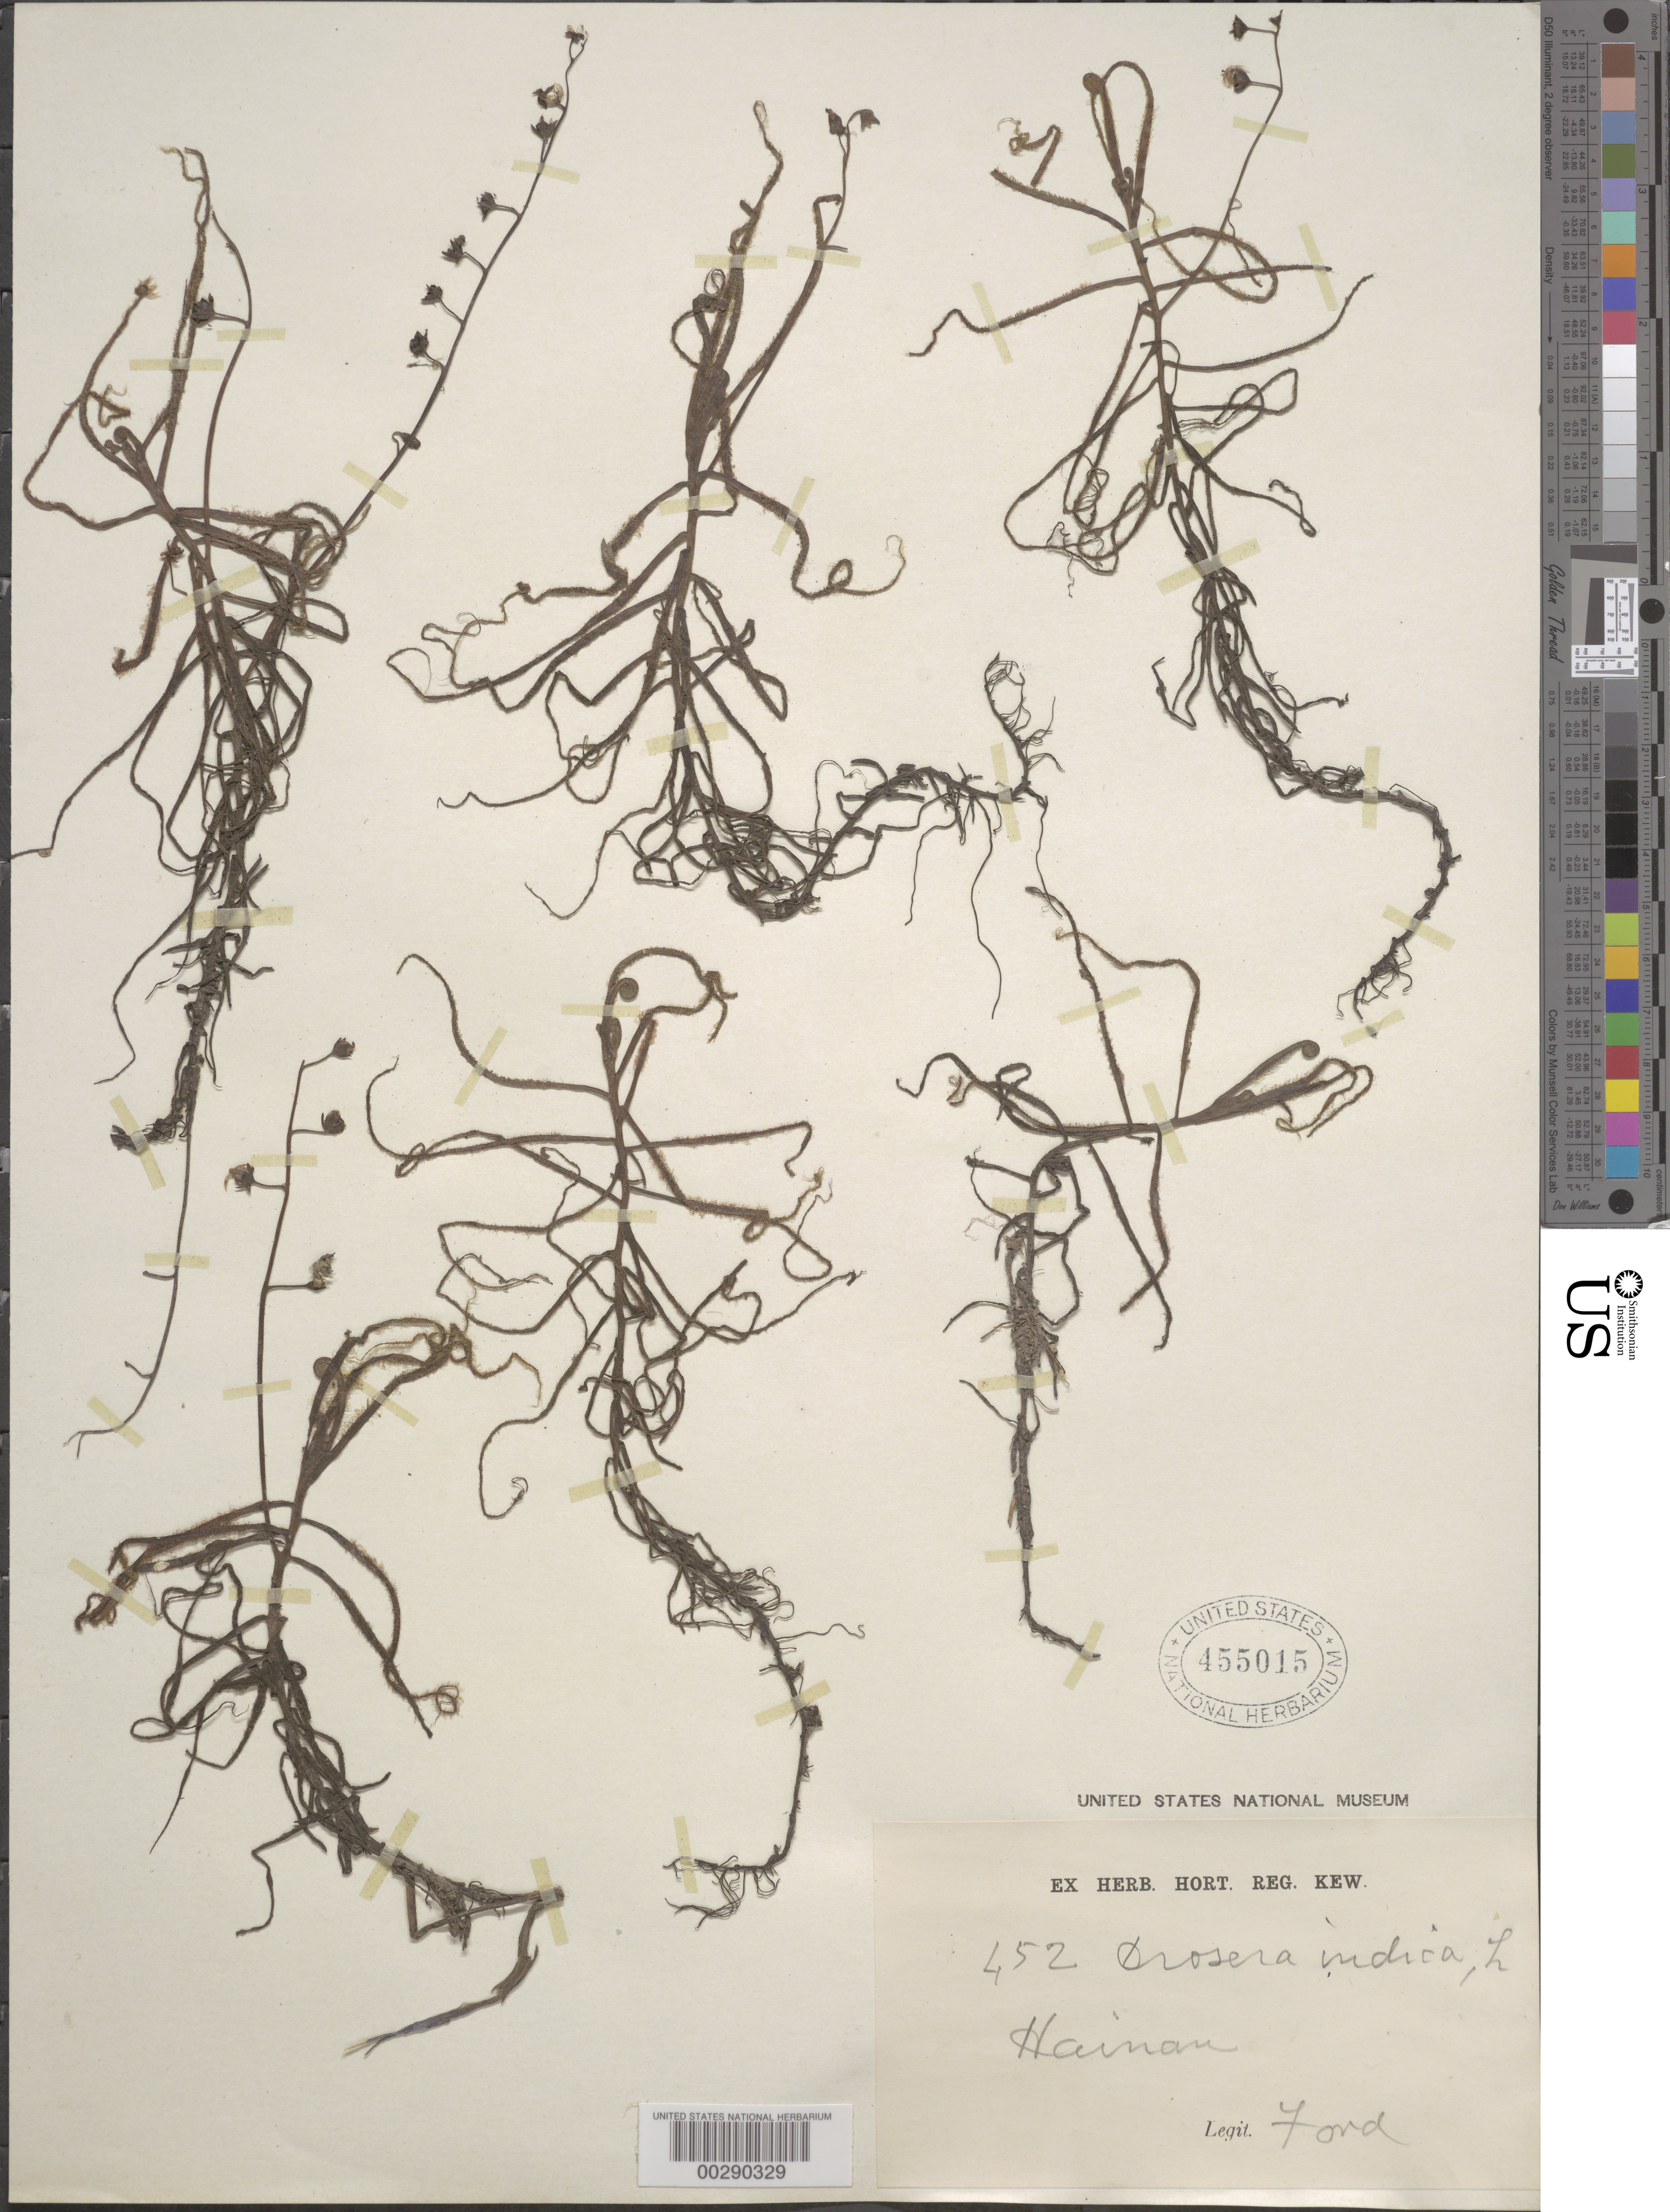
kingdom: Plantae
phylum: Tracheophyta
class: Magnoliopsida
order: Caryophyllales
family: Droseraceae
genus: Drosera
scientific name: Drosera indica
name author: L.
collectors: -. Ford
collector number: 452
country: China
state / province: Hainan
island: Hainan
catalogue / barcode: US 455015